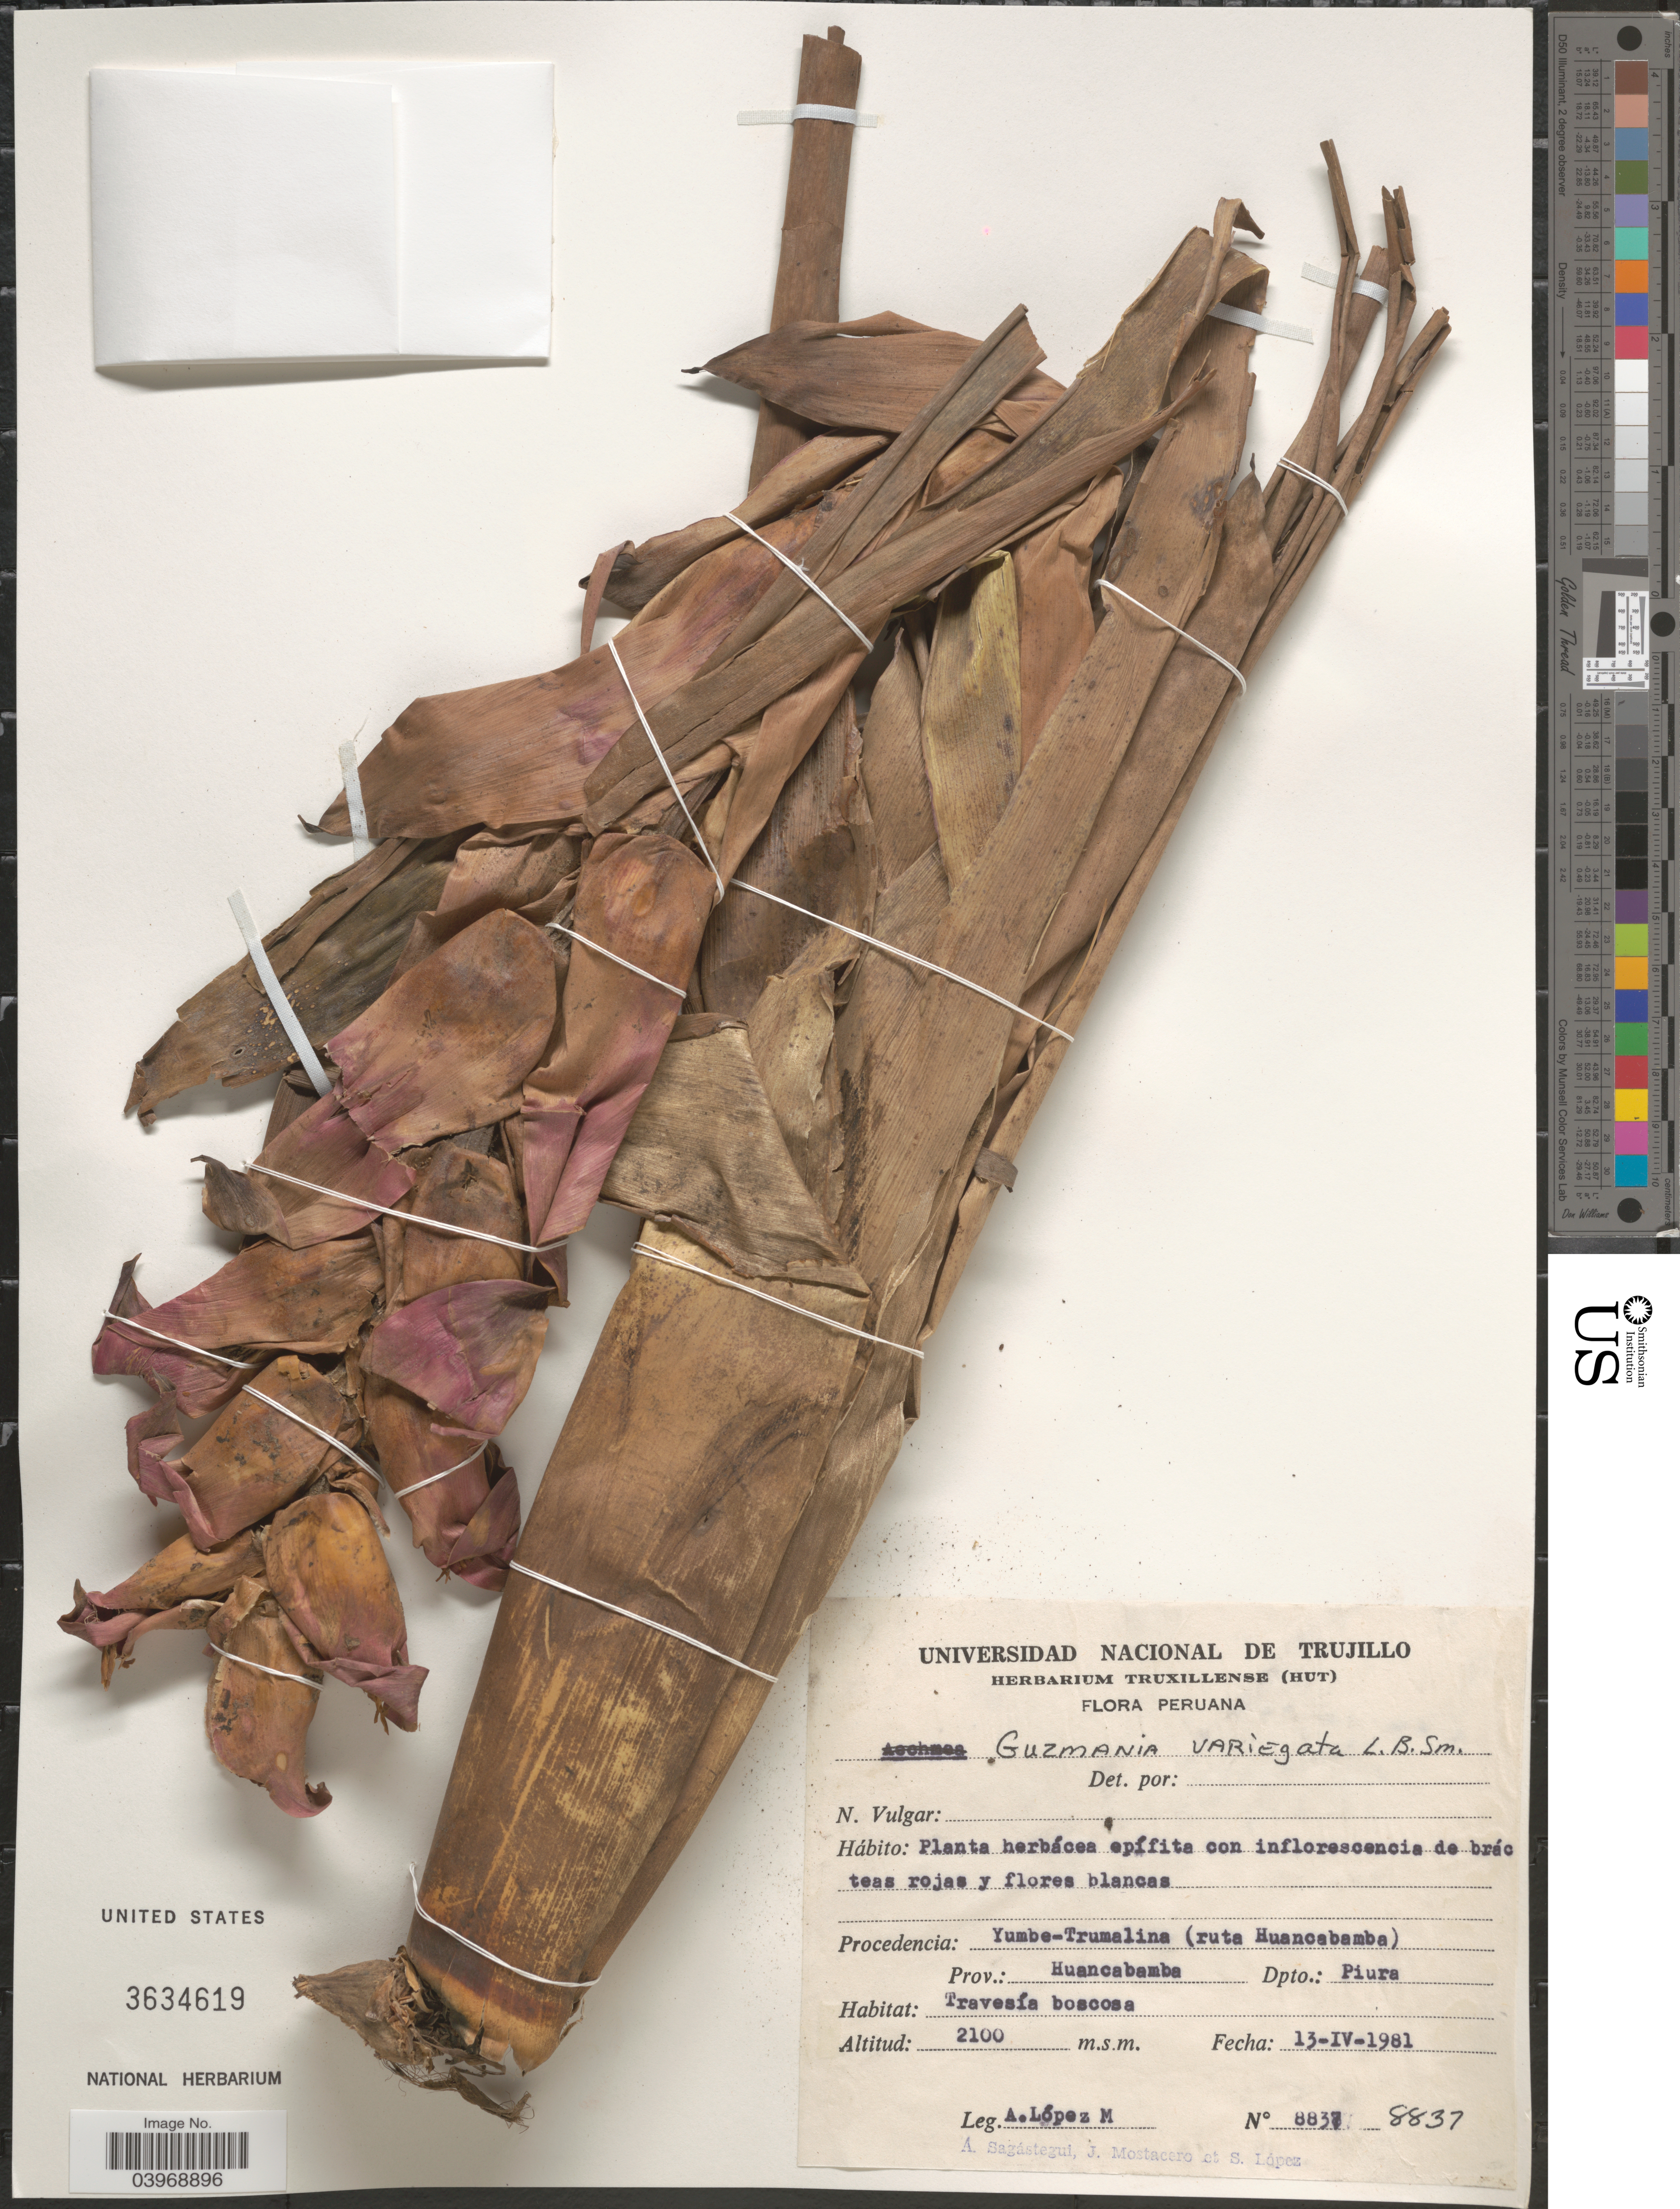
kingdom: Plantae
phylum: Tracheophyta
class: Liliopsida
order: Poales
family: Bromeliaceae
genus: Guzmania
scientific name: Guzmania variegata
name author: L.B. Sm.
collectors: A. López M.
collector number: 8837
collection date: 1981-04-13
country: Peru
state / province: Piura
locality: Yumbe-Trumalina (ruta Huancabamba) Prov.: Huancabamba. Dpto.: Piura.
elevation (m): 2100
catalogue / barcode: US 3634619